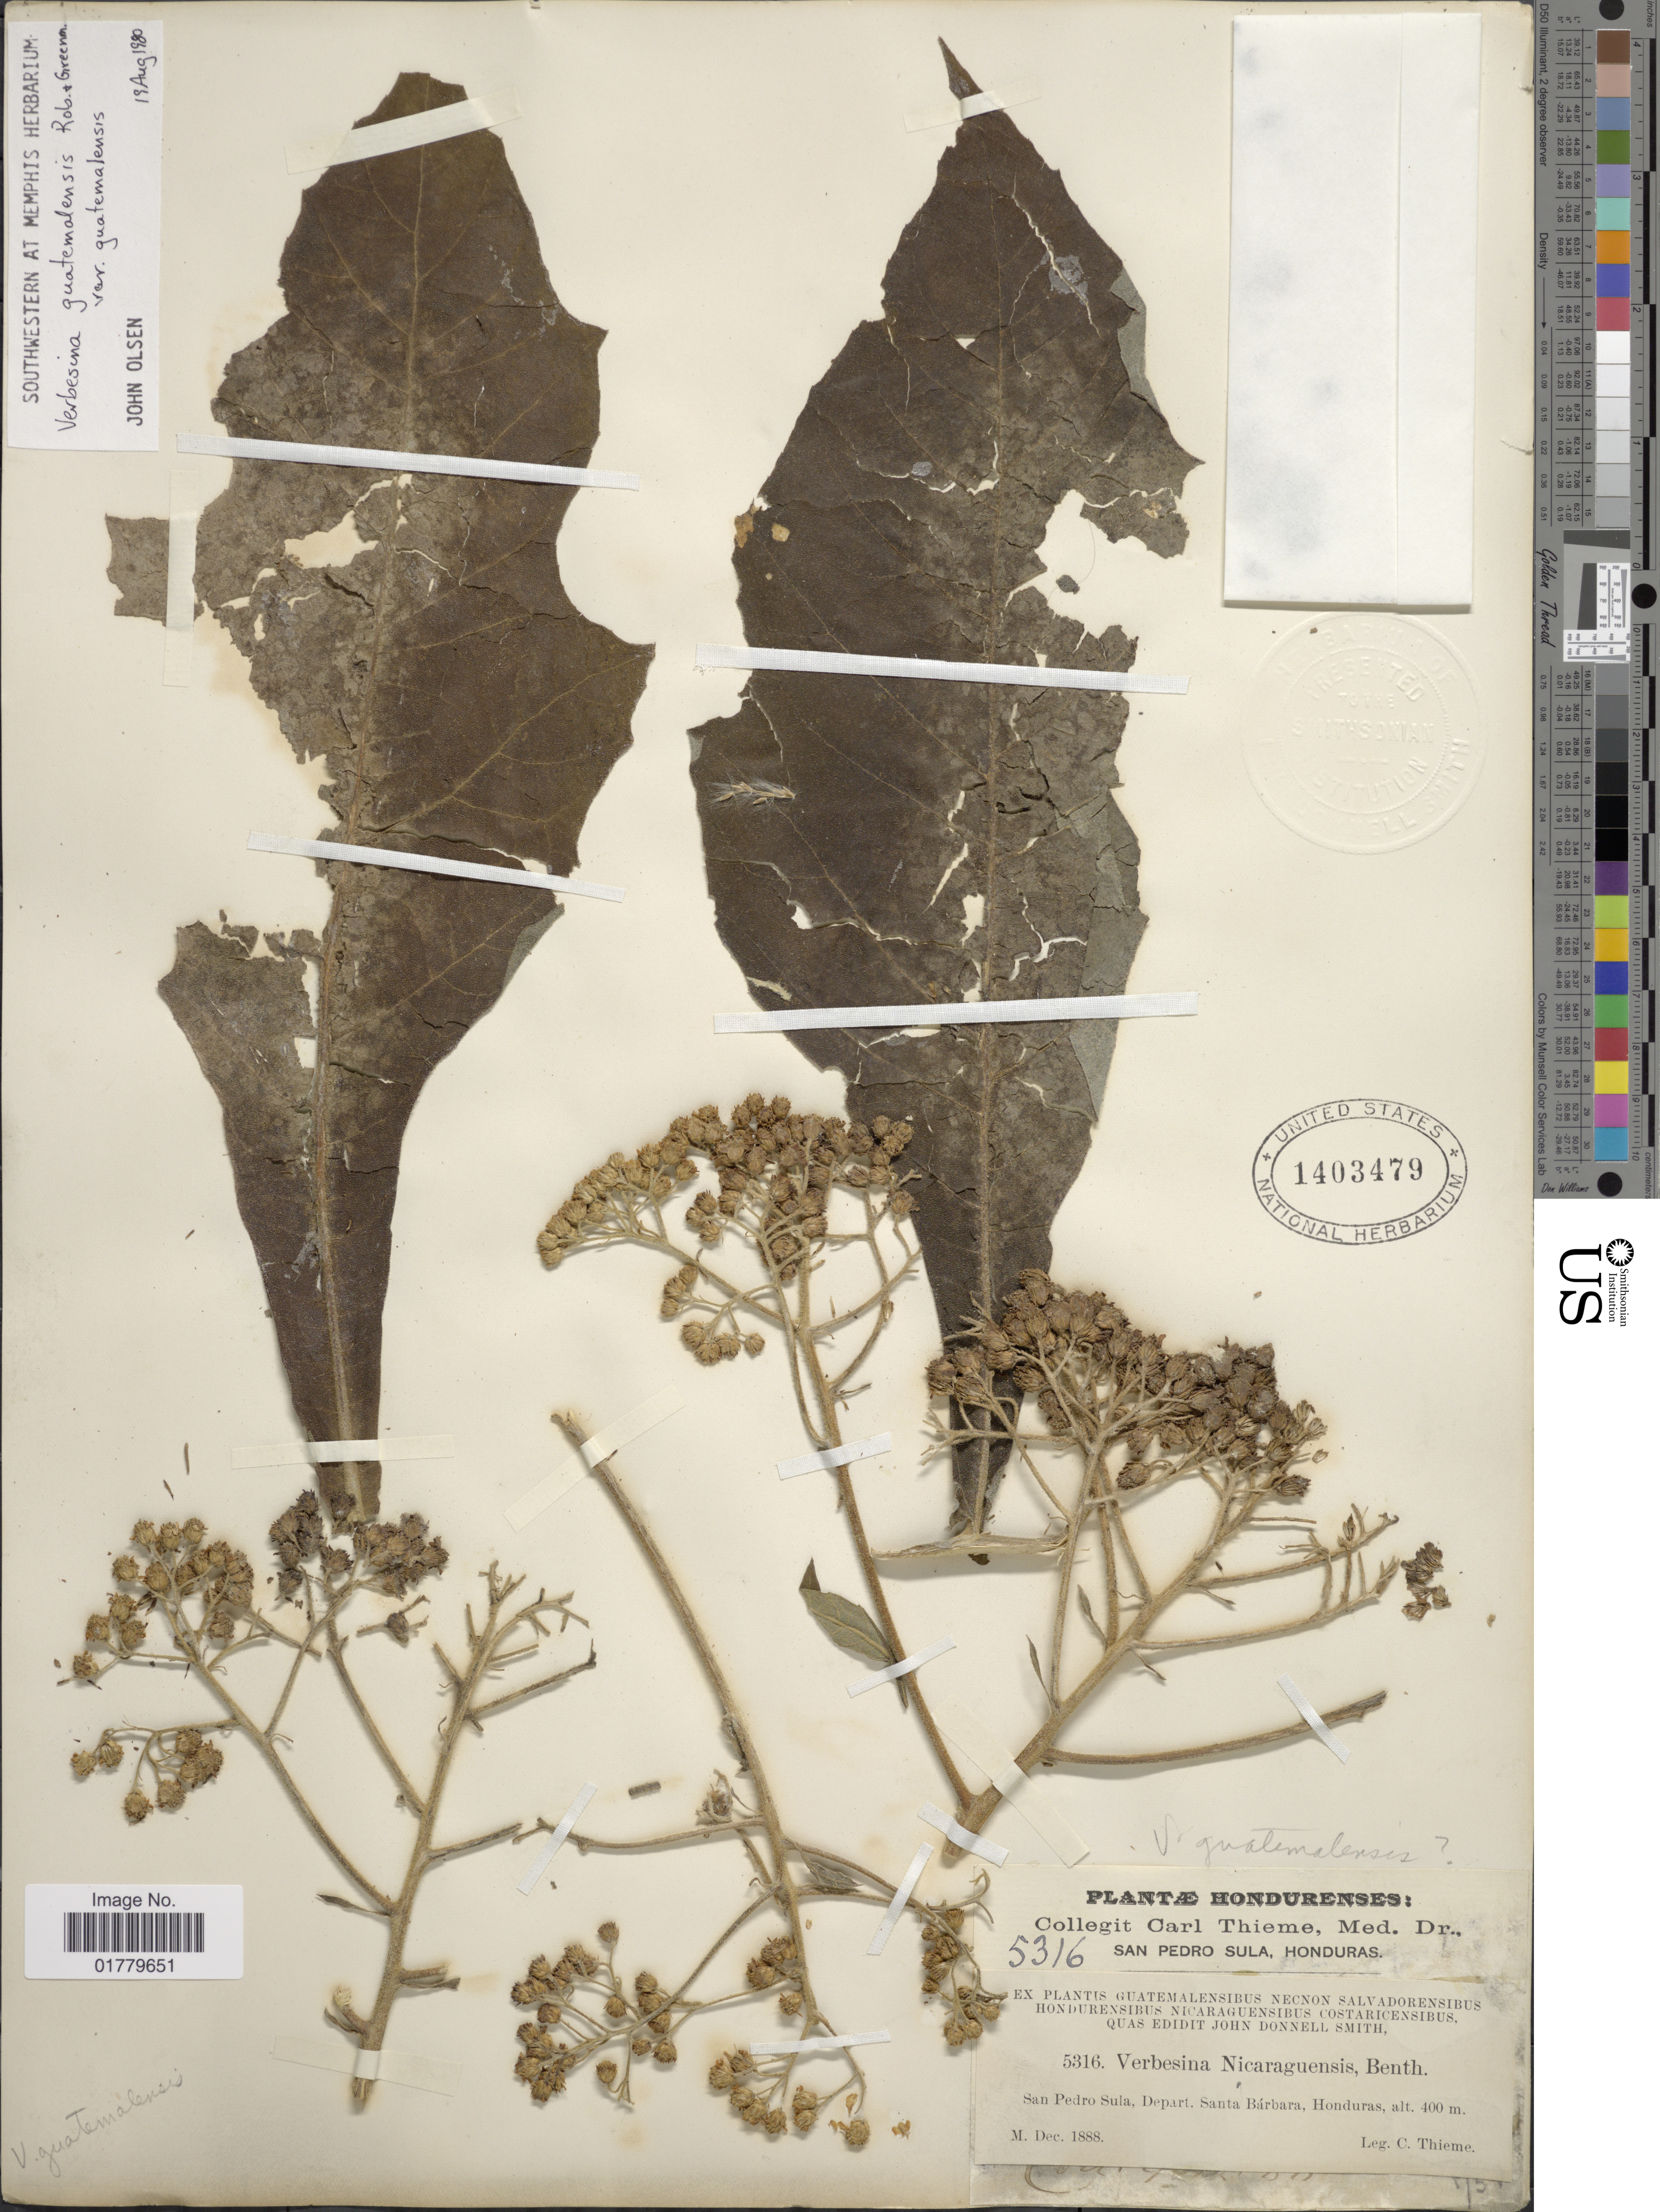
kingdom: Plantae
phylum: Tracheophyta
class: Magnoliopsida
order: Asterales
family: Asteraceae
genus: Verbesina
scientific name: Verbesina guatemalensis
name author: B.L. Rob. & Greenm.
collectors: C. Thieme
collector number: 5316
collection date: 1888-12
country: Honduras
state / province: Santa Bárbara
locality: San Pedro Sula, Depart. Santa Bárbara, Honduras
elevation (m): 400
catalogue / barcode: US 1403479